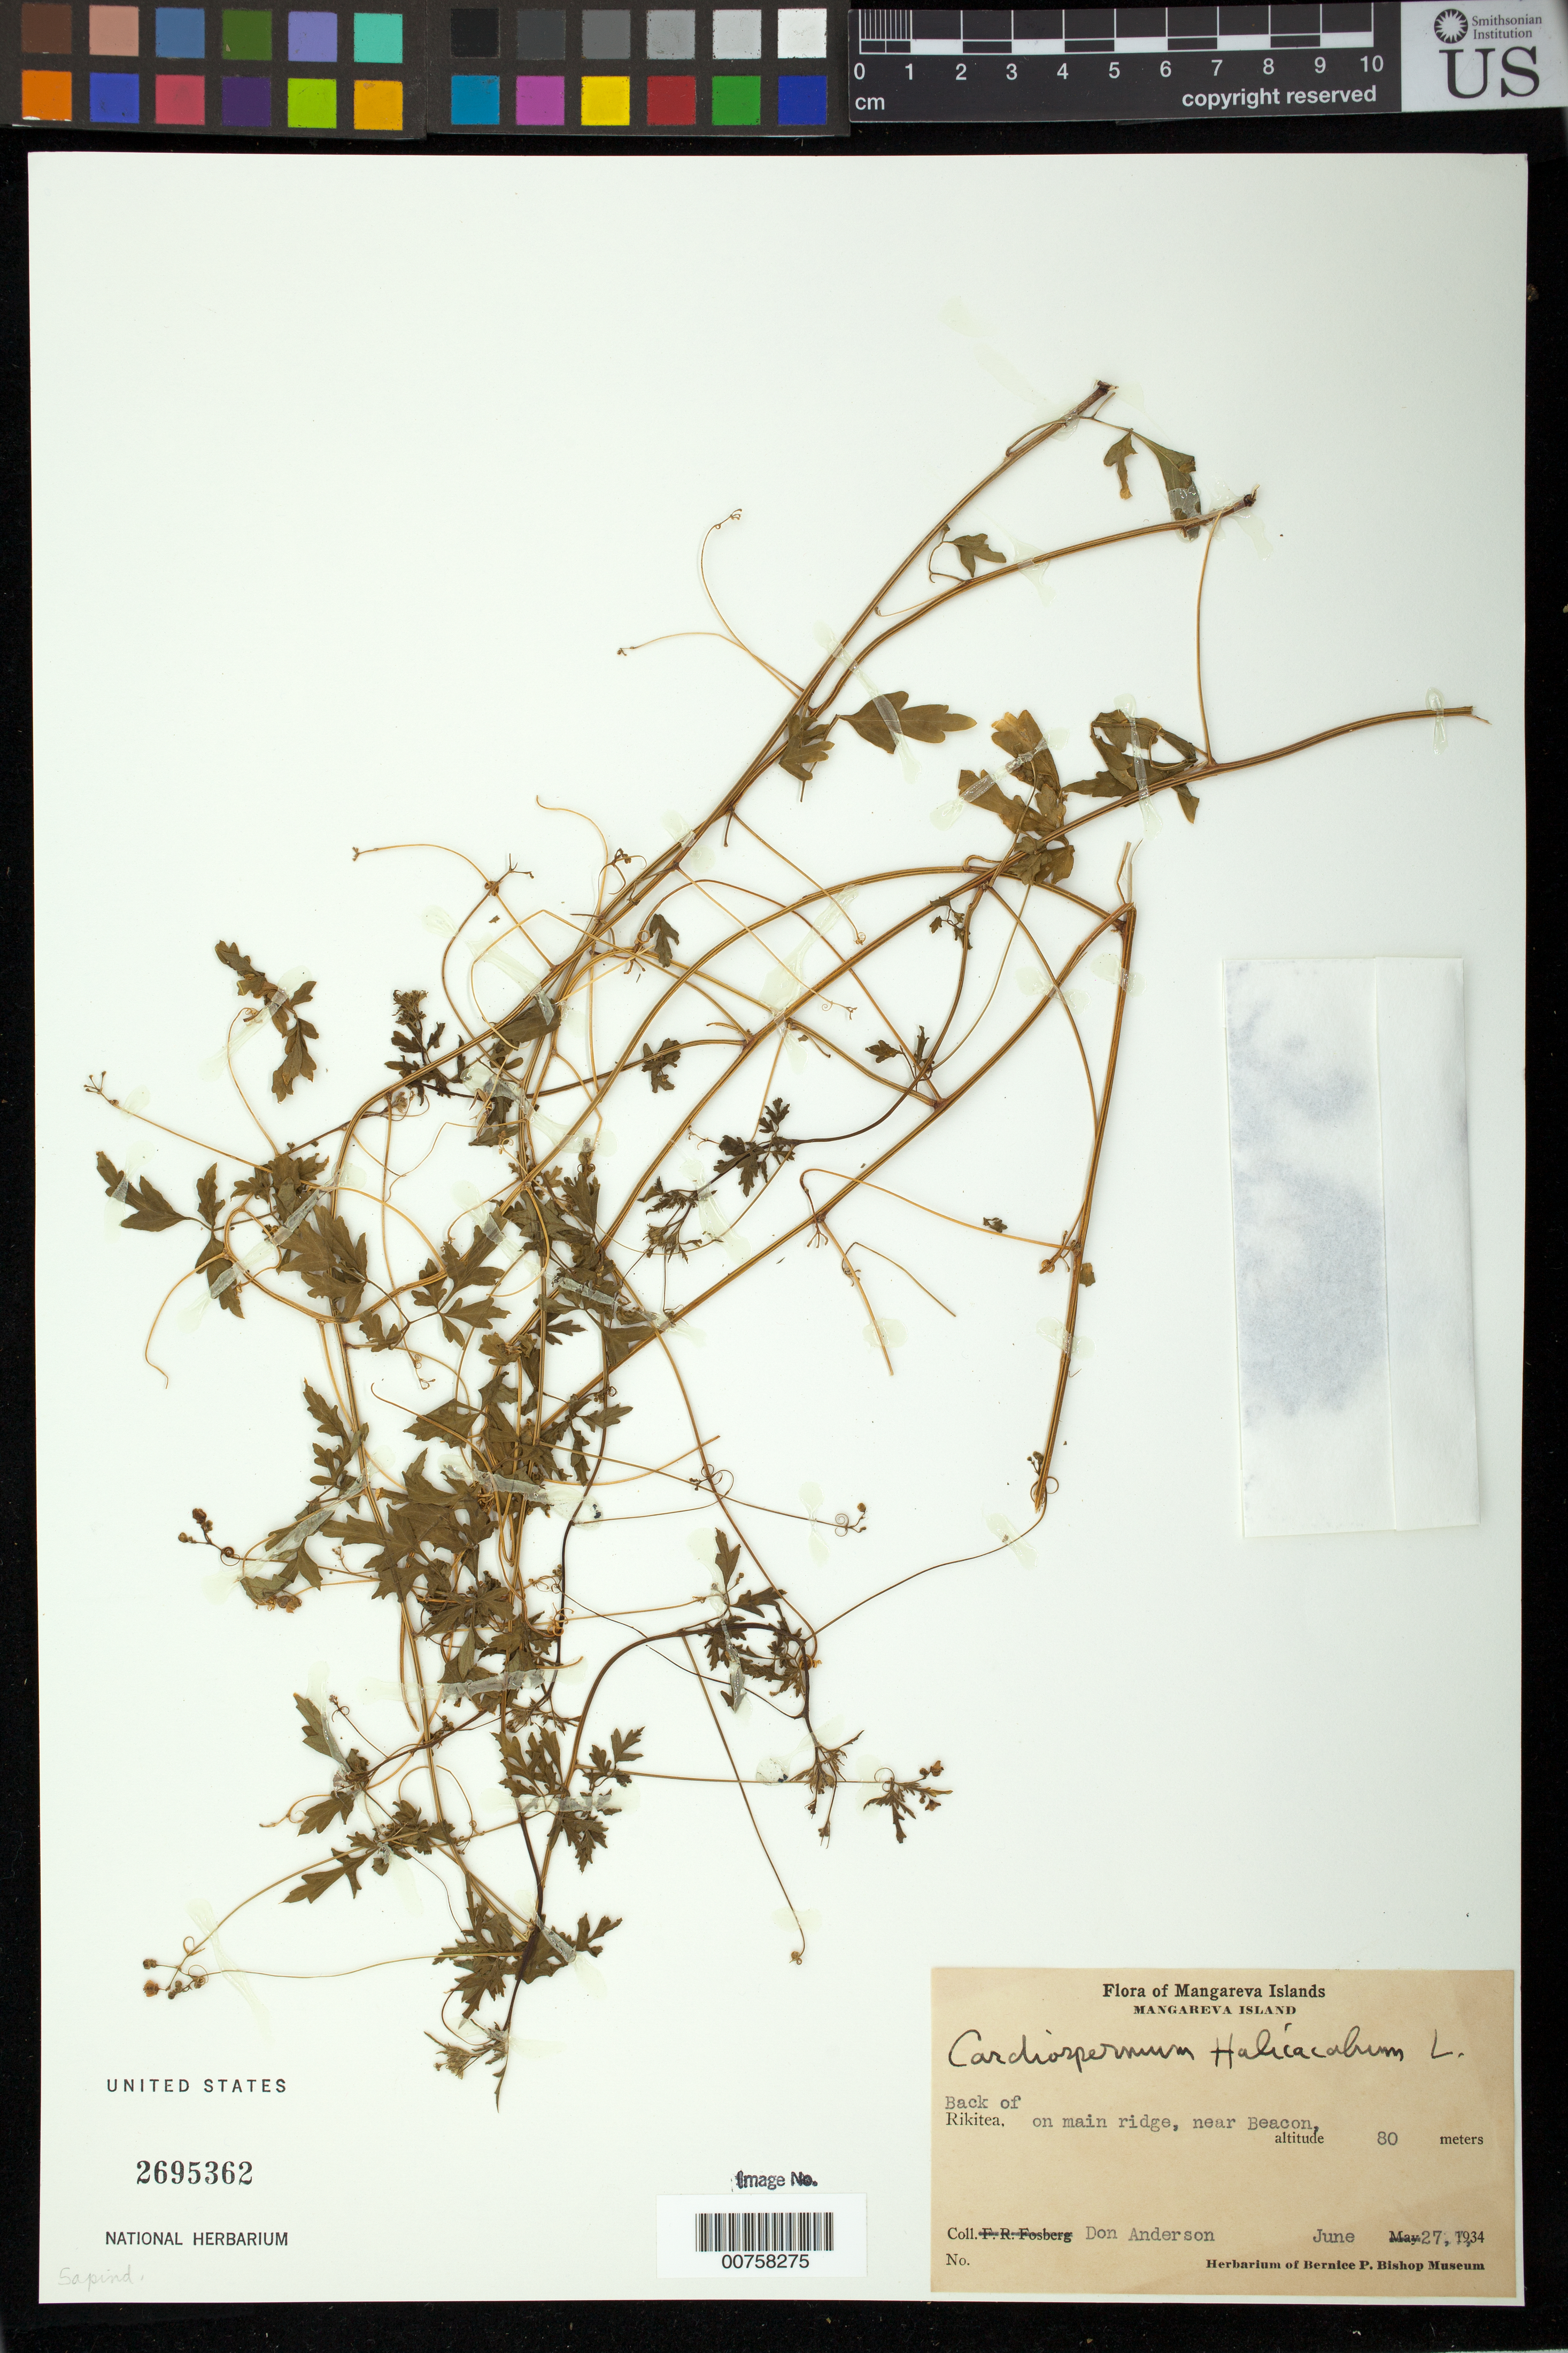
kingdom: Plantae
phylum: Tracheophyta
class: Magnoliopsida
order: Sapindales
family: Sapindaceae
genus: Cardiospermum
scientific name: Cardiospermum halicacabum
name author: L.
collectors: D. Anderson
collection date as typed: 27 Jun 1934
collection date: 1934-06-27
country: French Polynesia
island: Mangareva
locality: Back of main ridge near Beacon.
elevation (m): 80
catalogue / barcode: US 2695362